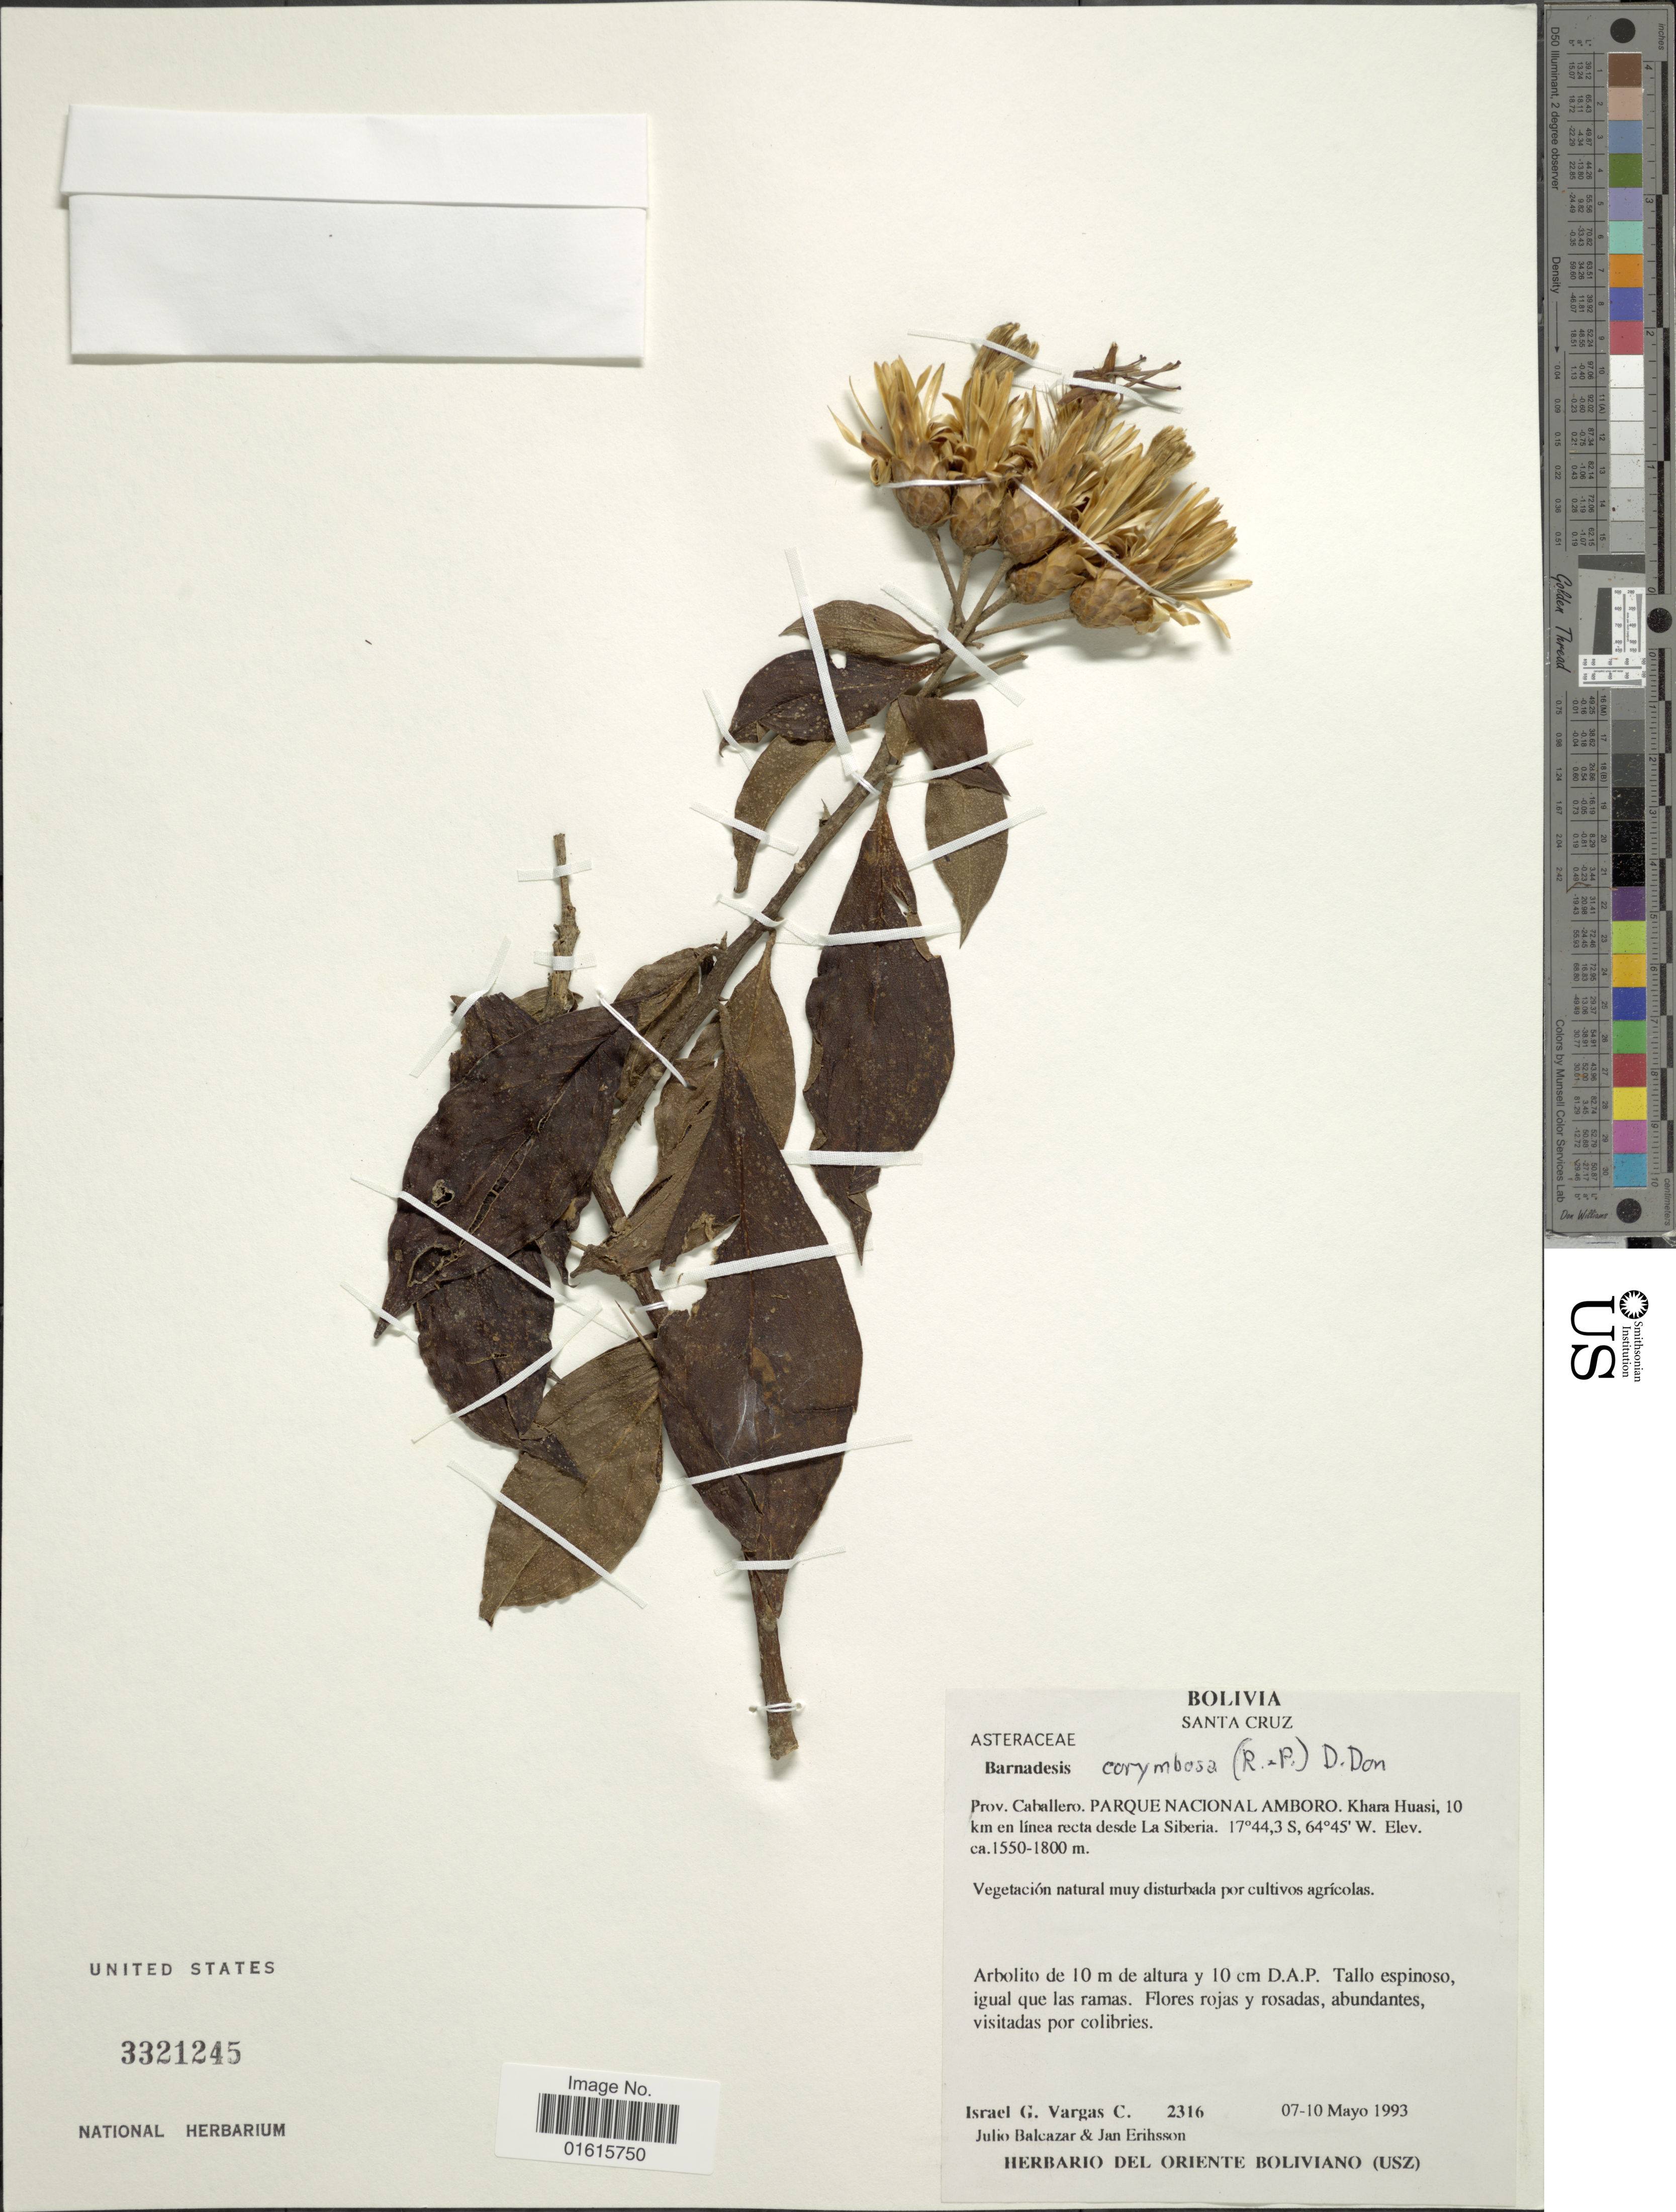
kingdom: Plantae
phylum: Tracheophyta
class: Magnoliopsida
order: Asterales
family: Asteraceae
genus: Barnadesia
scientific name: Barnadesia corymbosa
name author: (Ruiz & Pav.) D. Don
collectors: I. G. Vargas C., J. Balcazar & J. Erihsson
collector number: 2316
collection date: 1933-05-07/1993-05-10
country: Bolivia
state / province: Santa Cruz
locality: Prov. Caballero. Parque Nacional Amboro, Khara Huasi, 10 km en linea recta desde La Siberia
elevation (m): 1550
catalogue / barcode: US 3321245